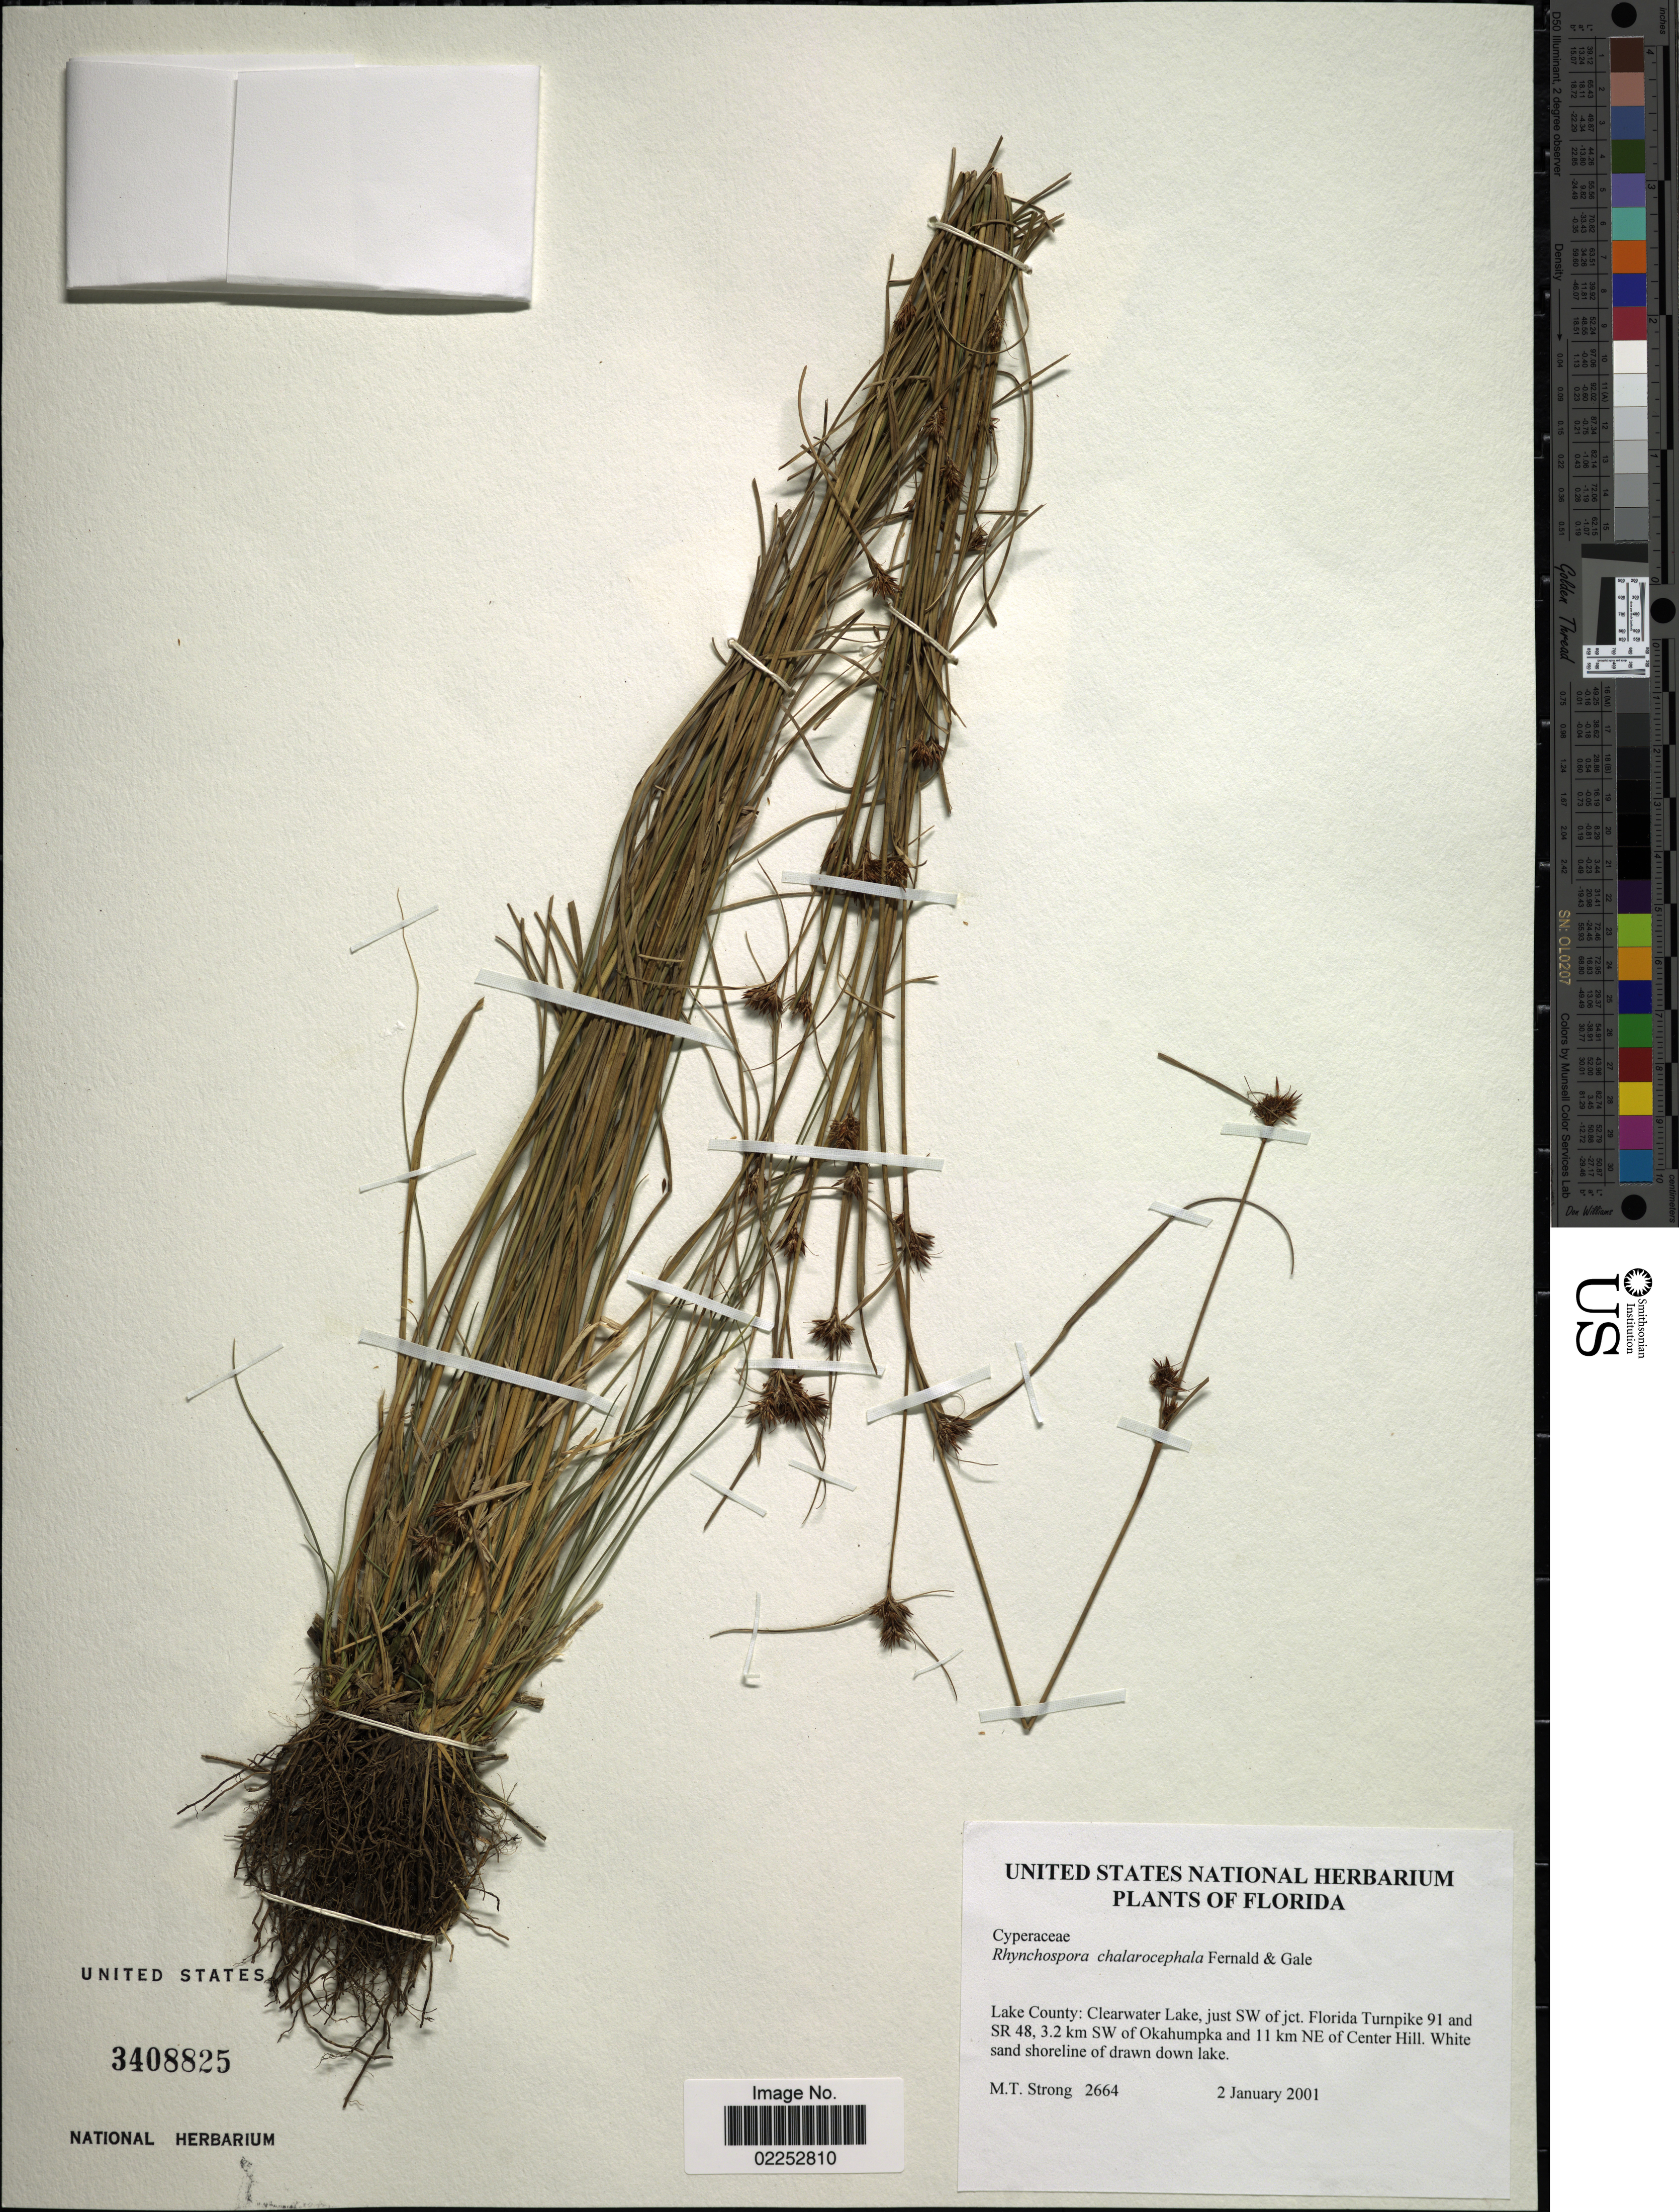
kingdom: Plantae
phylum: Tracheophyta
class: Liliopsida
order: Poales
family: Cyperaceae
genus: Rhynchospora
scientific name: Rhynchospora microcephala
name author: (Britton) Britton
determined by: Naczi, R. F. C.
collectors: M. T. Strong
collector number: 2664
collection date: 2001-01-02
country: United States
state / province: Florida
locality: Lake County: Clearwater Lake, just SW of jct. Florida Turnpike 91 and SR 48, 3.2 km SW of Okahumpka and 11 km NE of Center Hill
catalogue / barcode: US 3408825